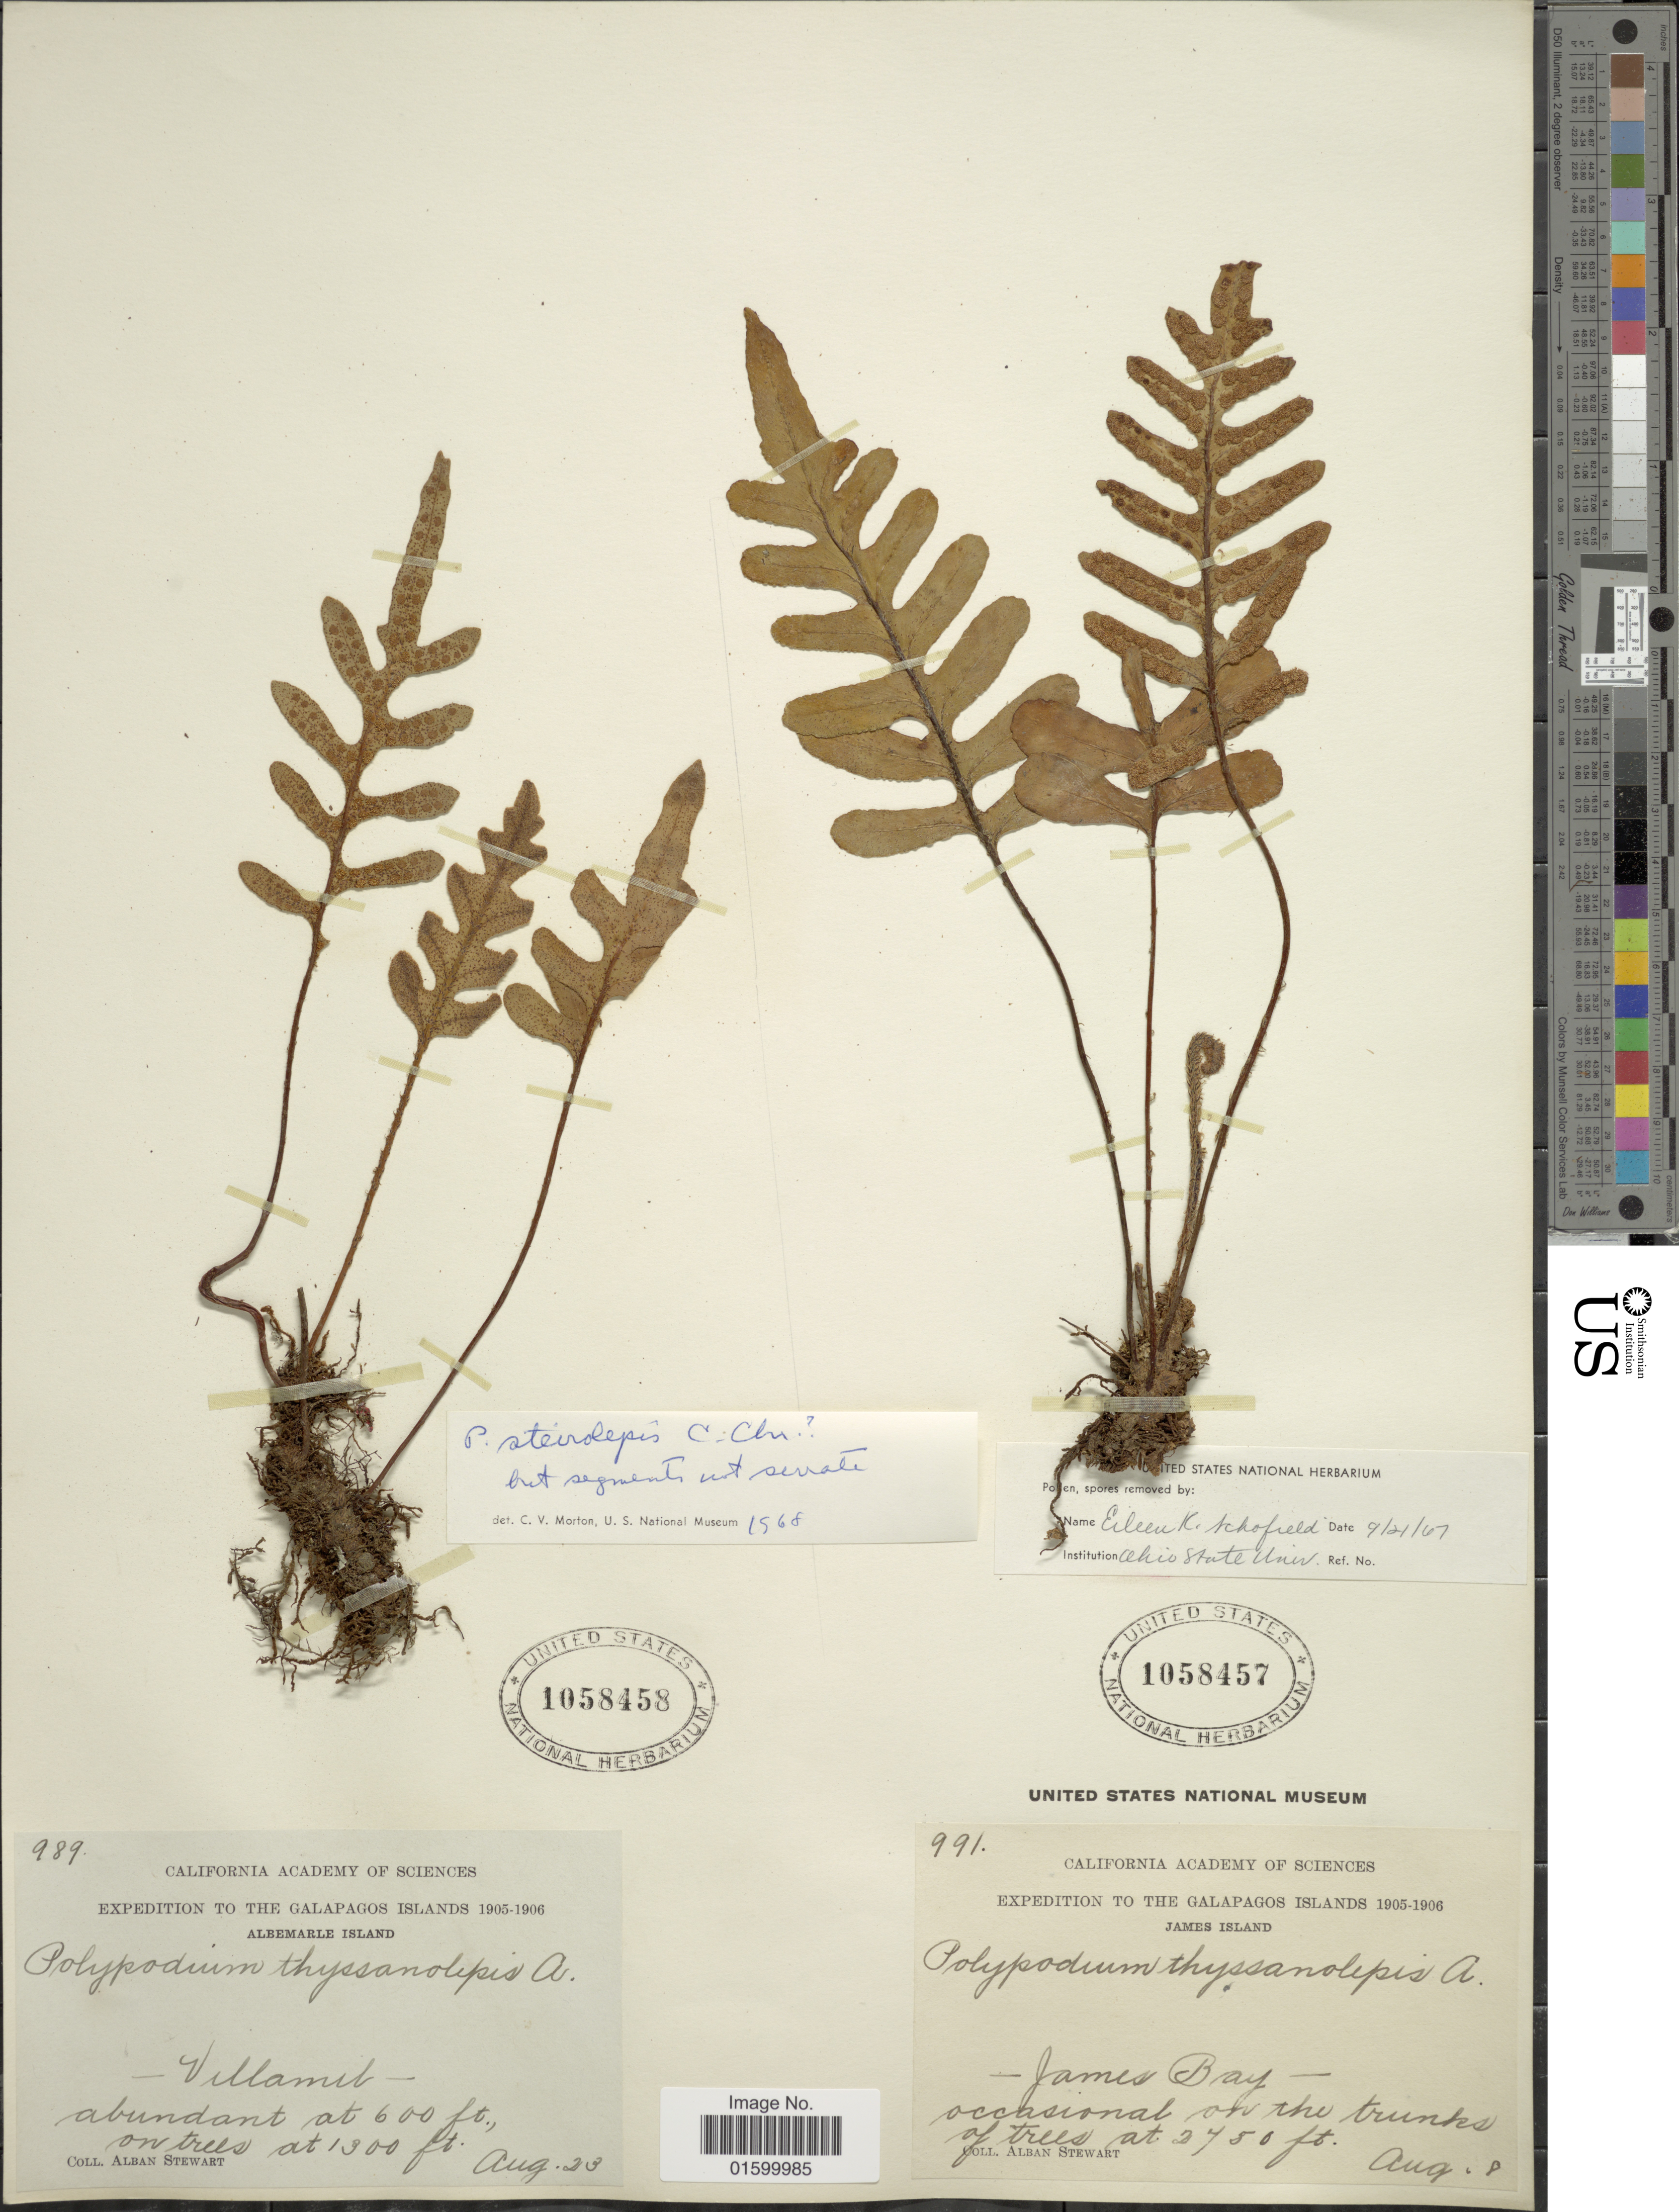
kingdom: Plantae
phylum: Tracheophyta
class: Polypodiopsida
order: Polypodiales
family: Polypodiaceae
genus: Pleopeltis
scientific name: Pleopeltis steirolepis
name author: (C. Chr.) A.R. Sm.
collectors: A. Stewart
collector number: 991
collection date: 1905-08-08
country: Ecuador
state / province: Colón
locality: Galapagos Islands, James Island, James Bay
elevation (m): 838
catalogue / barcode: US 1058457-2